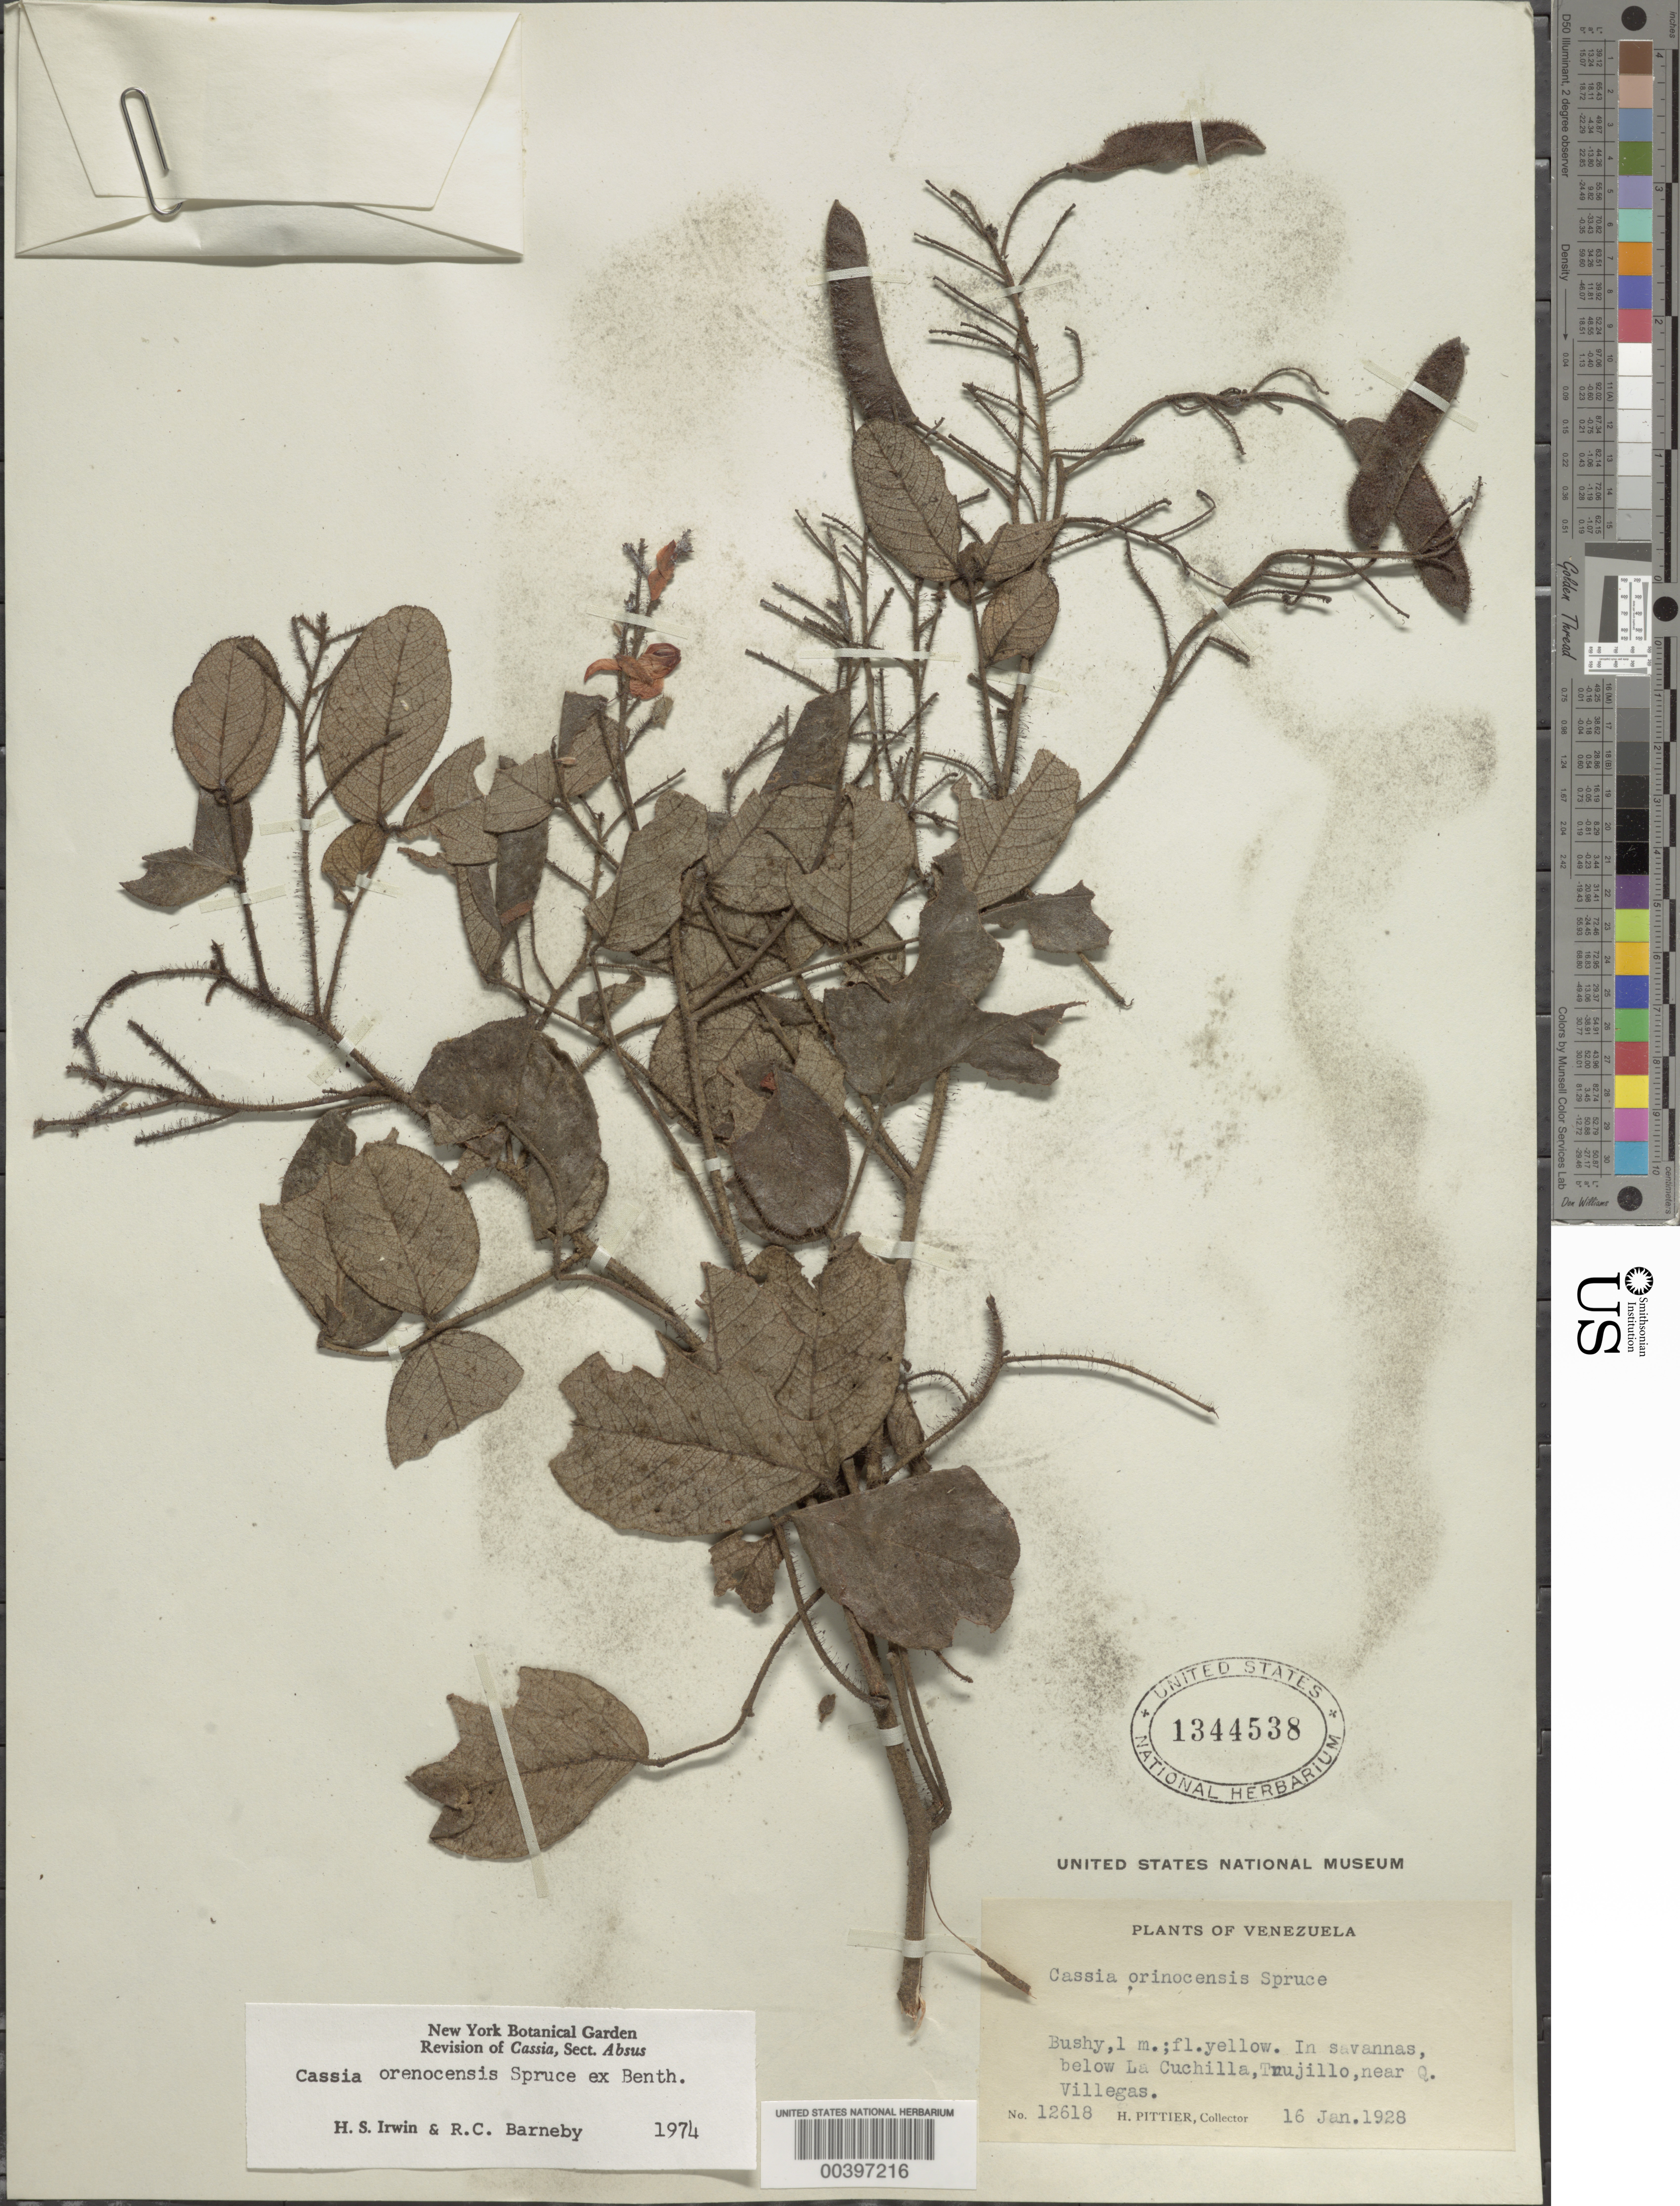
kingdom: Plantae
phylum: Tracheophyta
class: Magnoliopsida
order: Fabales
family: Fabaceae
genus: Chamaecrista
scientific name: Chamaecrista orenocensis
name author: (Spruce ex Benth.) H.S. Irwin & Barneby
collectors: H. F. Pittier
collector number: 12618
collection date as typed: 16 Jan 1928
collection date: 1928-01-16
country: Venezuela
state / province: Trujillo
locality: Below la cuchilla, near q. villegas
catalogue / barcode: US 1344538